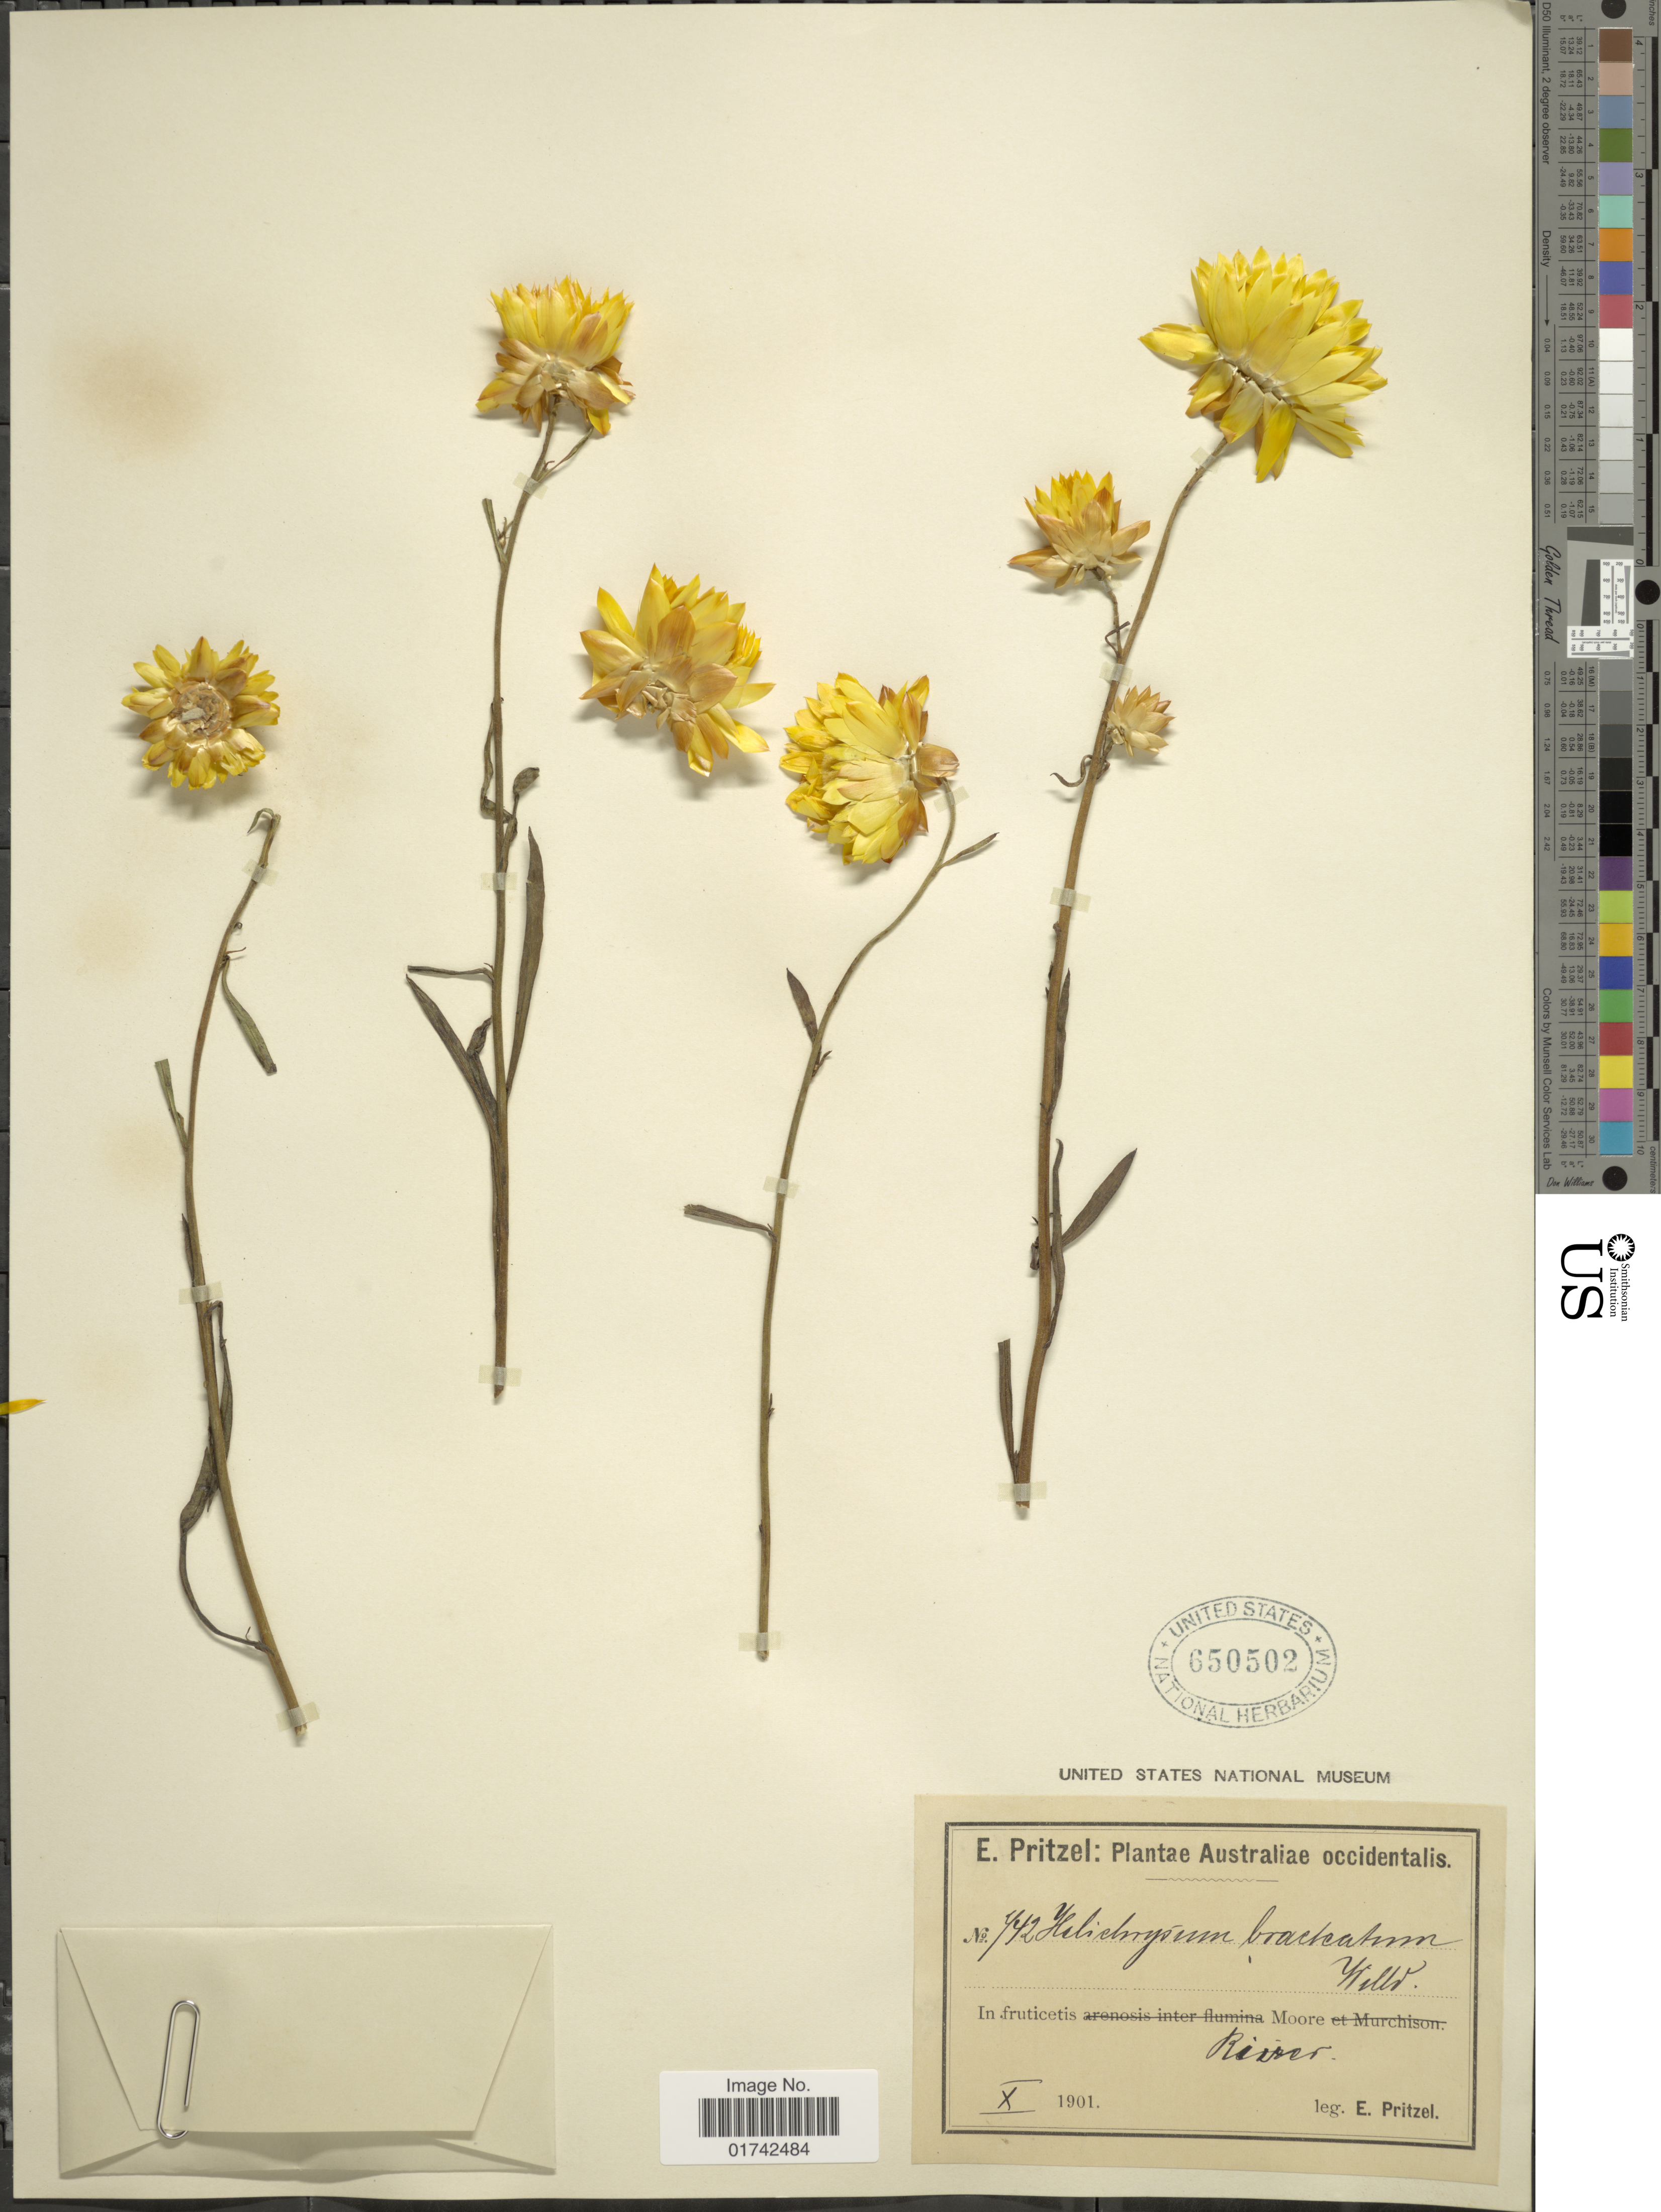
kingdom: Plantae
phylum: Tracheophyta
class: Magnoliopsida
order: Asterales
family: Asteraceae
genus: Helichrysum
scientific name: Helichrysum bracteatum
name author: (Vent.) Haw.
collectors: E. G. Pritzel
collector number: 442*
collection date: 1901-10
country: Australia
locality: River Moore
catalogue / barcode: US 650502